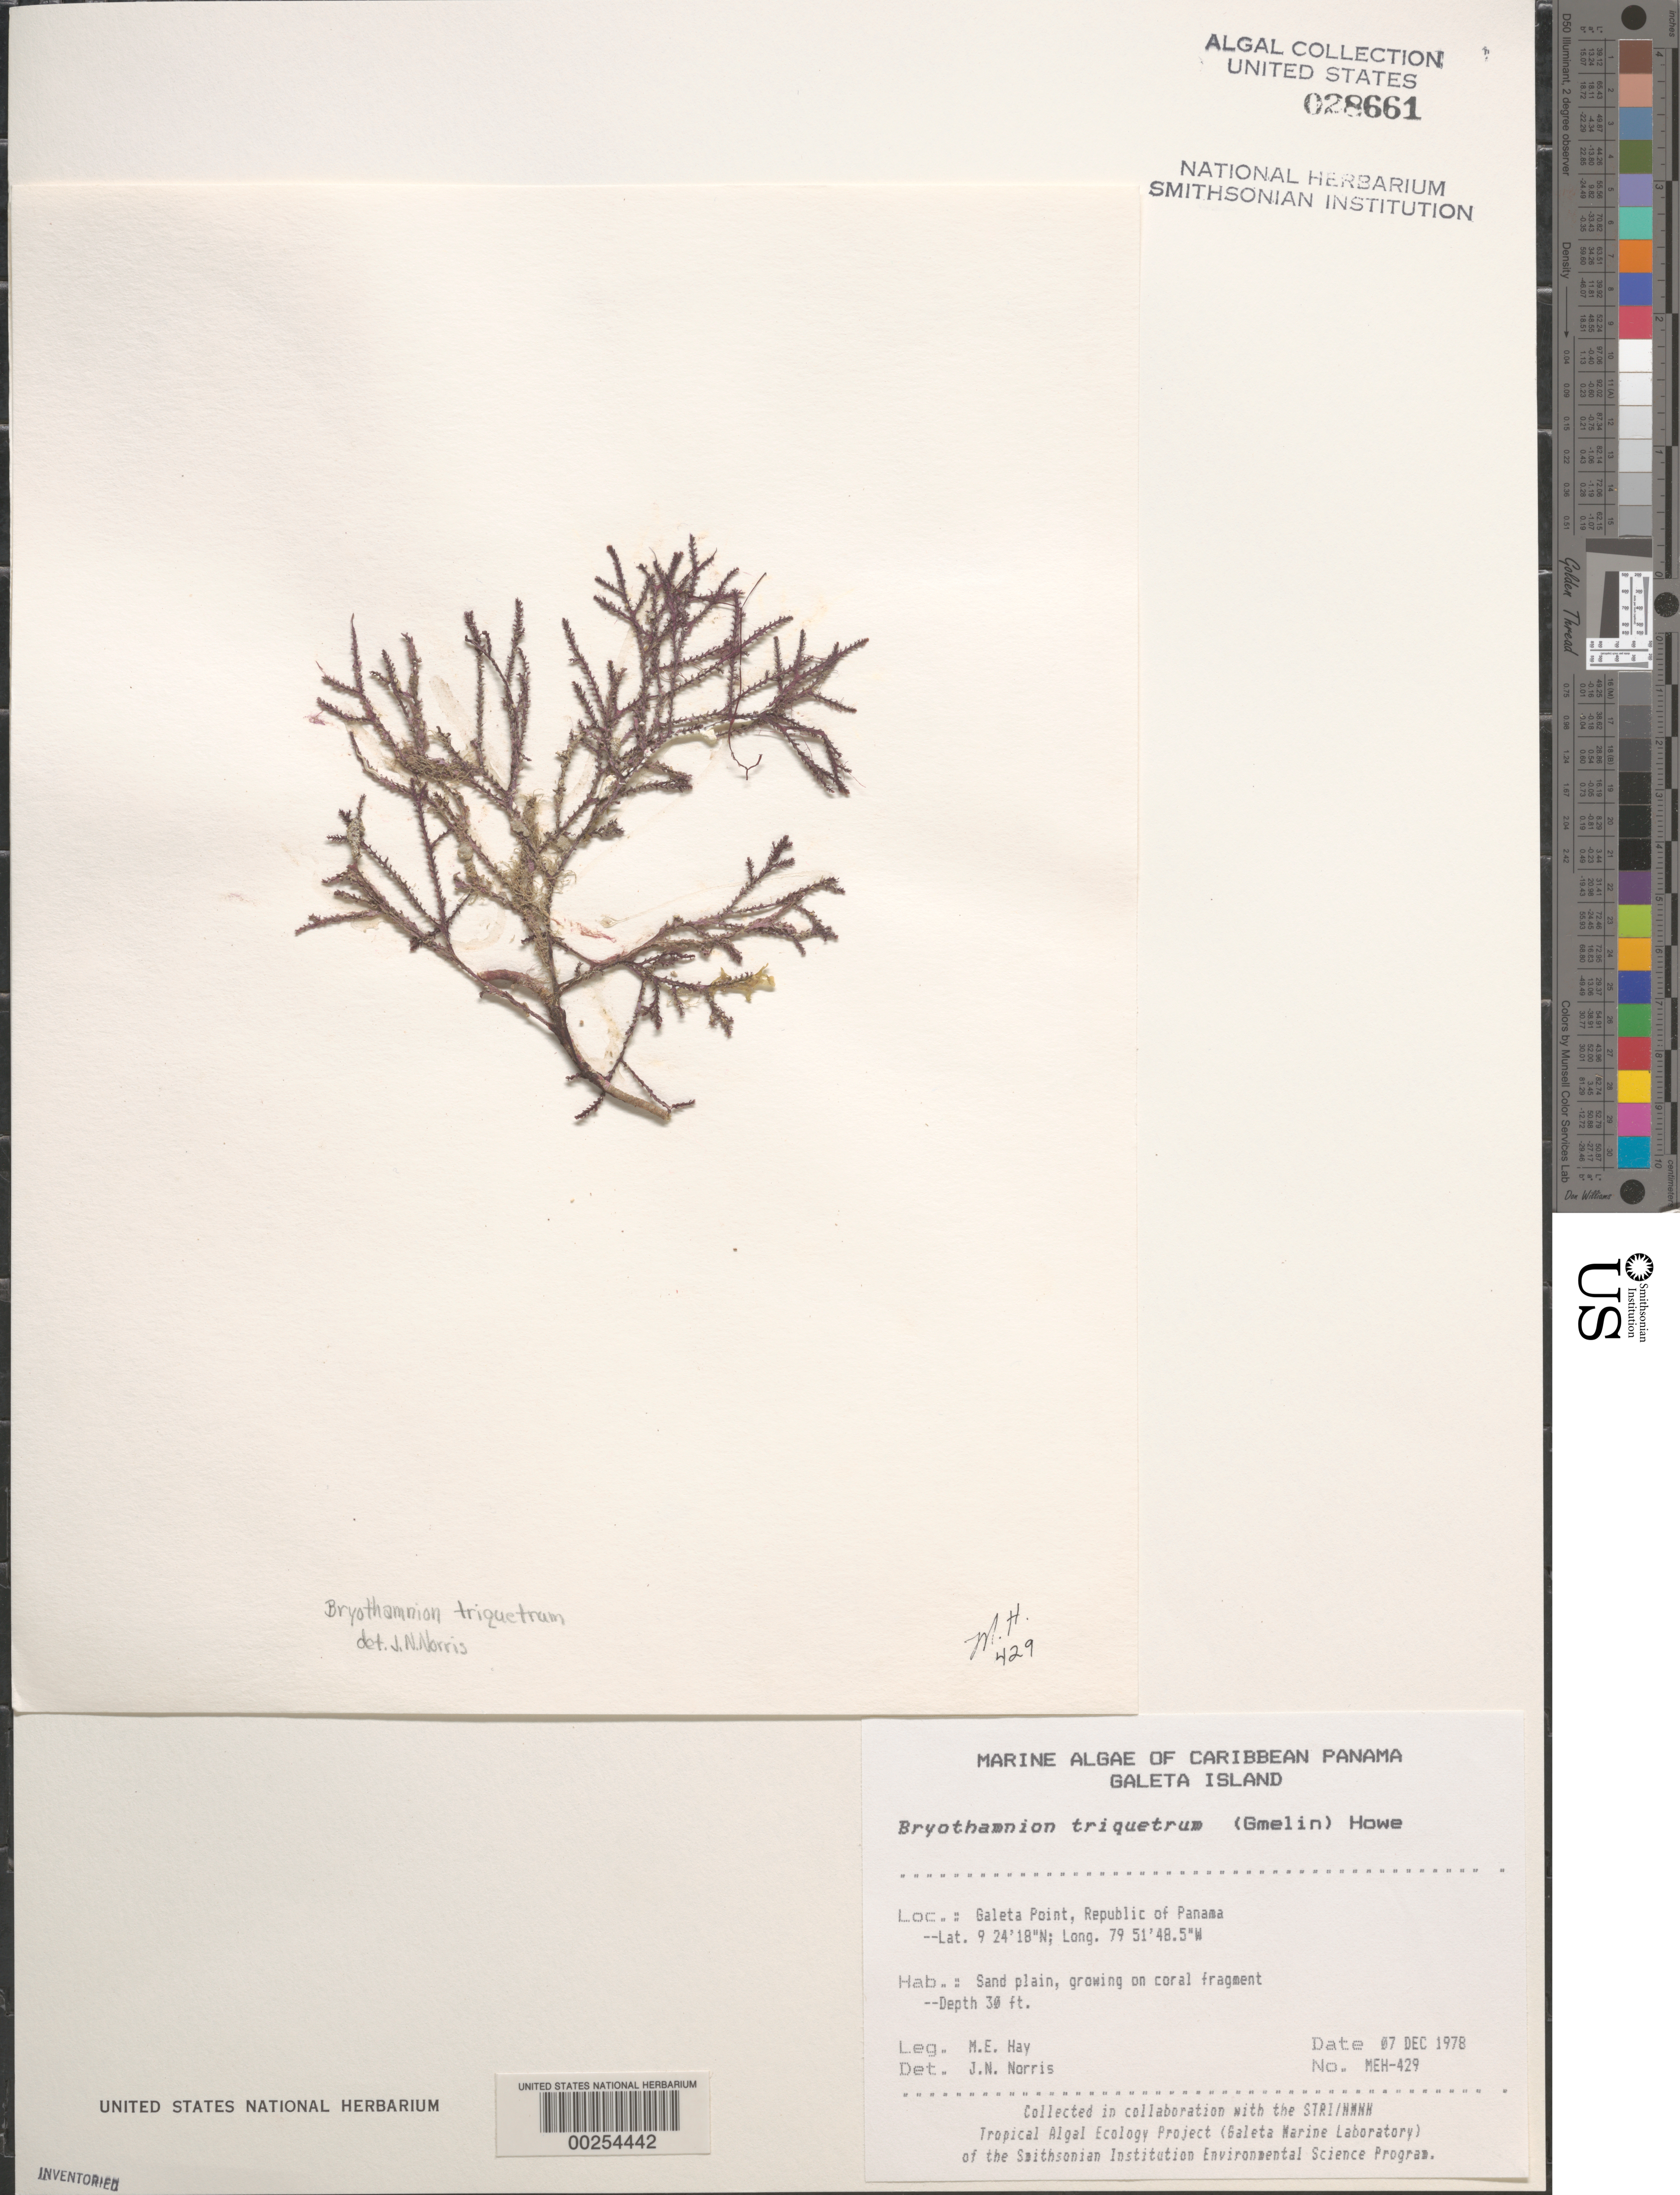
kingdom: Plantae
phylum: Rhodophyta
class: Florideophyceae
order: Ceramiales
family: Rhodomelaceae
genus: Alsidium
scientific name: Alsidium triquetrum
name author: (S.G. Gmel.) Trevis.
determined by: Algae name updating Project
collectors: M. E. Hay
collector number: MEH-429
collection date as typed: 07 Dec 1978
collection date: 1978-12-07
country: Panama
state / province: Colón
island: Galeta Island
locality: Galeta Point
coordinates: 9 24' 18" N, 79 51' 48.5" W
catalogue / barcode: US 28661